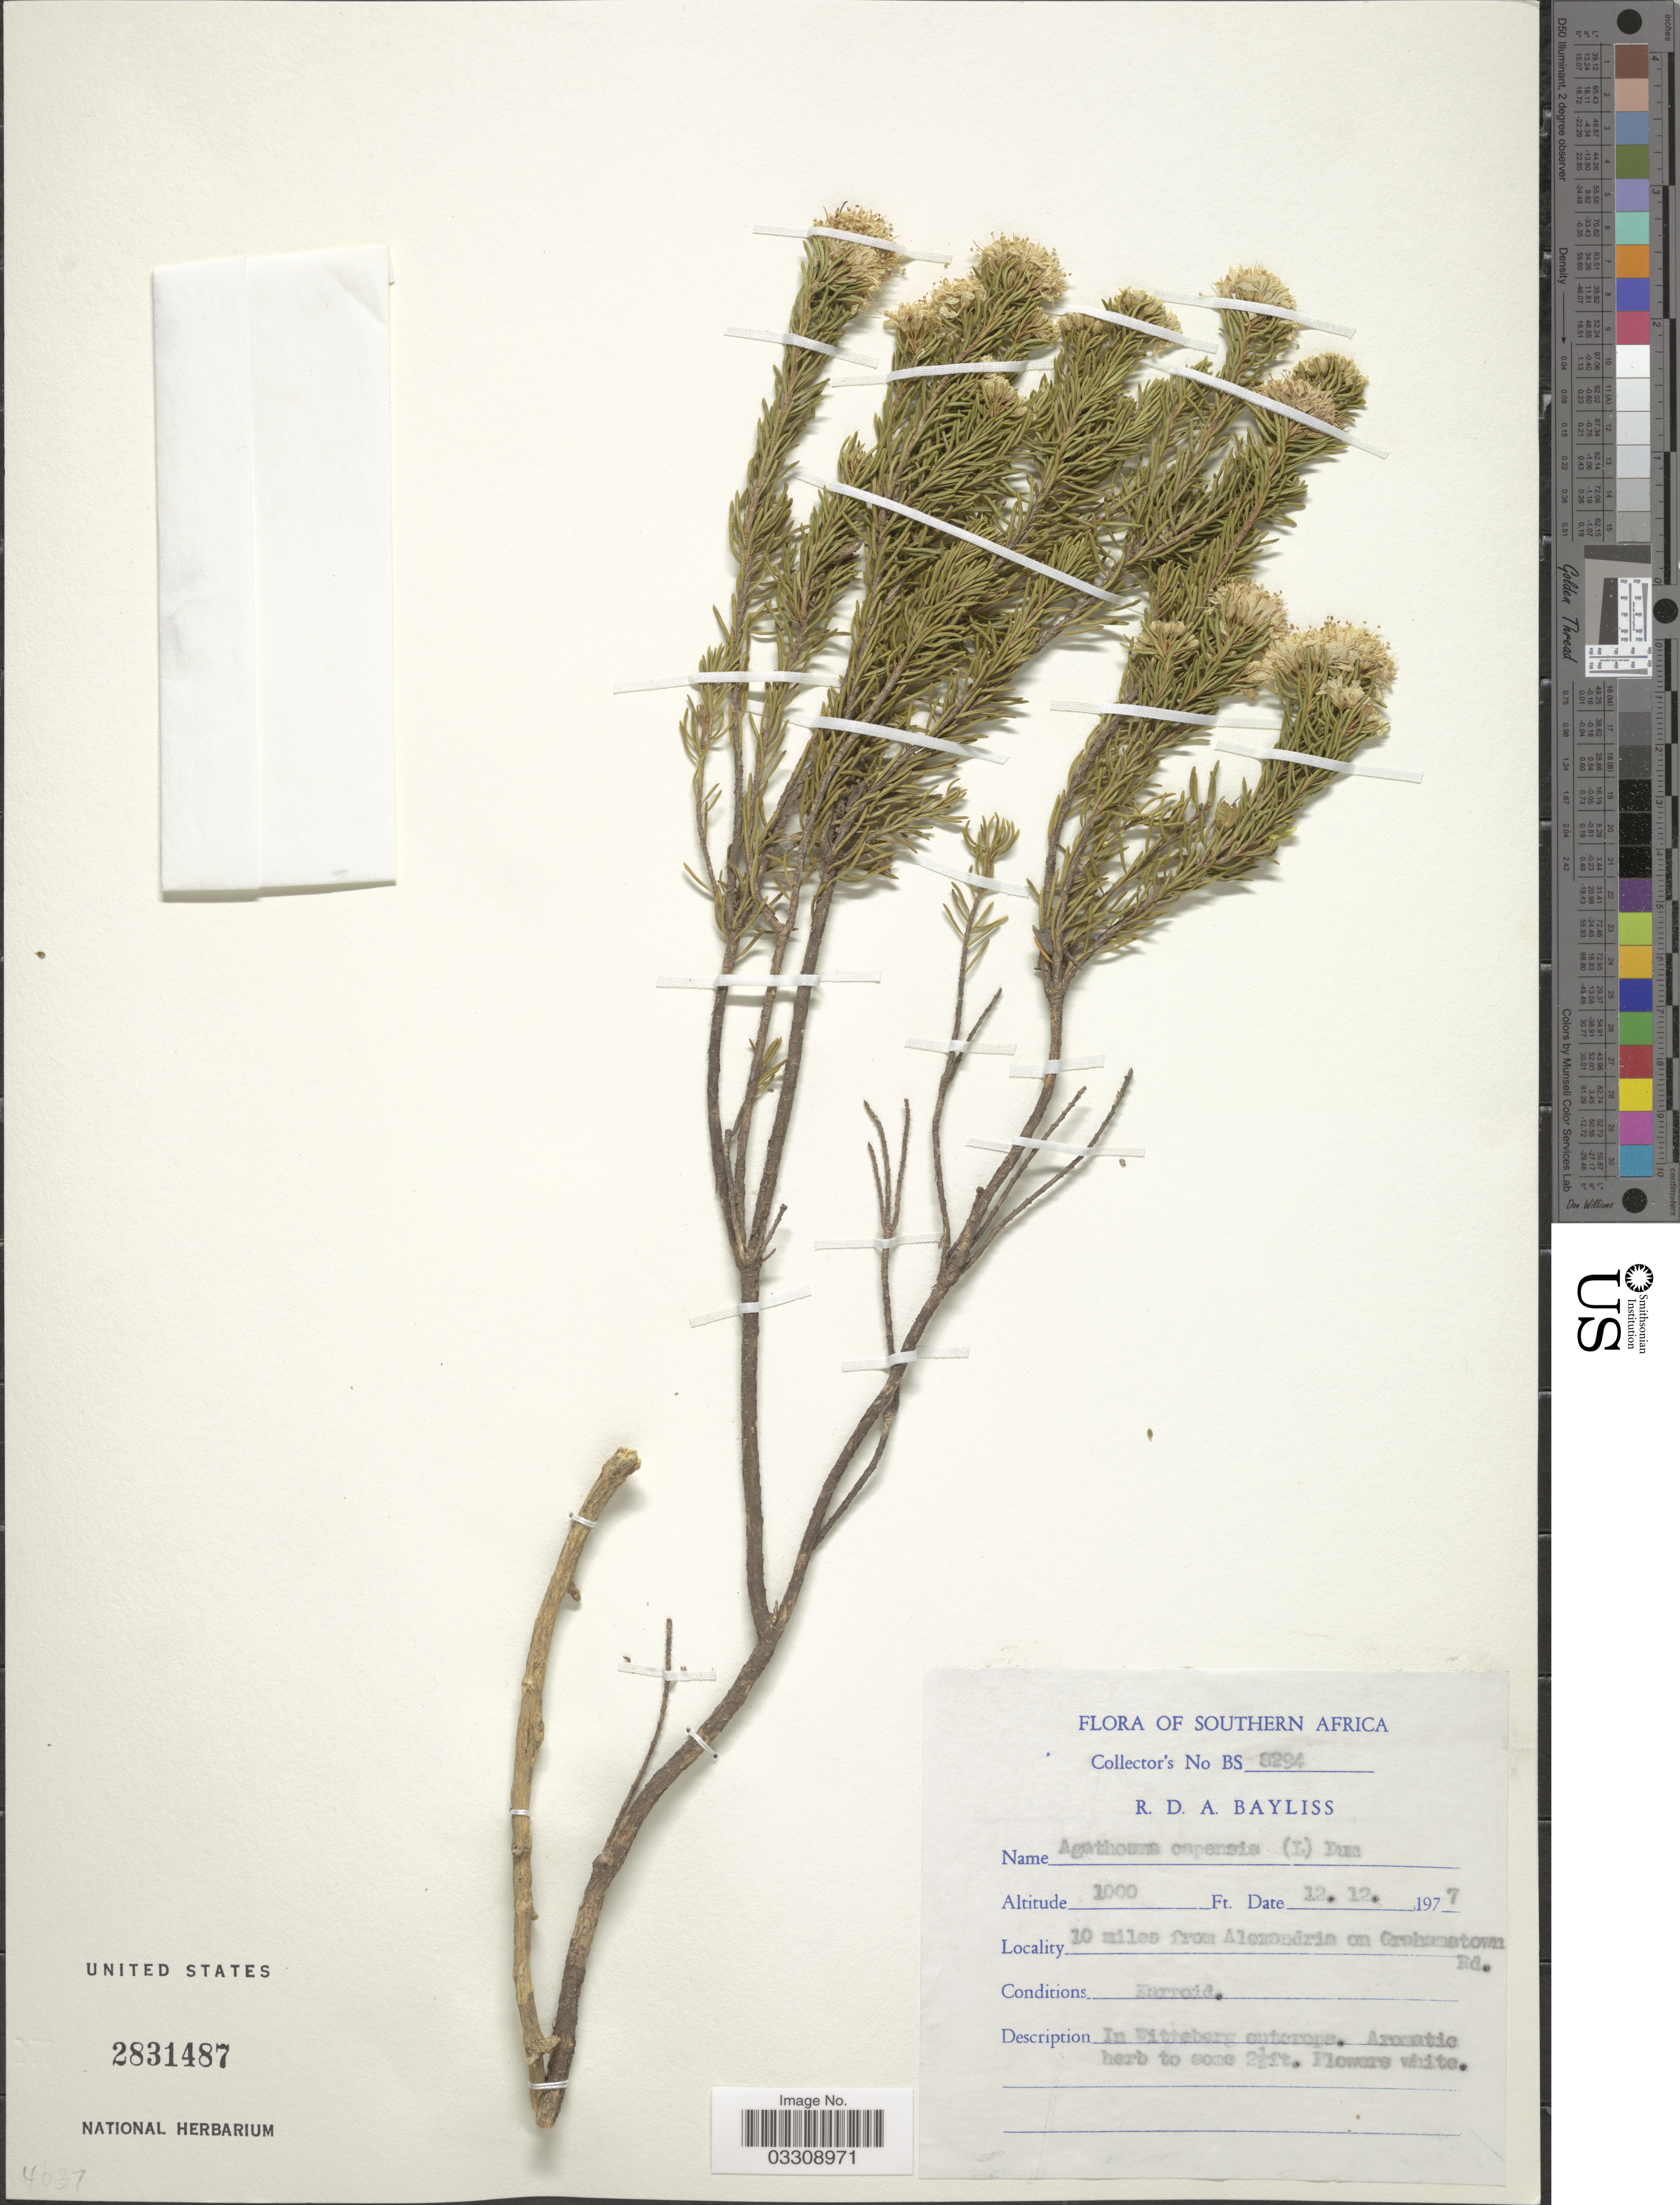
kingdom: Plantae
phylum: Tracheophyta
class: Magnoliopsida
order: Sapindales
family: Rutaceae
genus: Agathosma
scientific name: Agathosma capensis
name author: (L.) Dümmer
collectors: R. Bayliss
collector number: BS8294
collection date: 1977-12-12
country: South Africa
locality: Southern Africa, 10 miles from Alexandria on Grahamstown Rd.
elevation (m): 305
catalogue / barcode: US 2831487